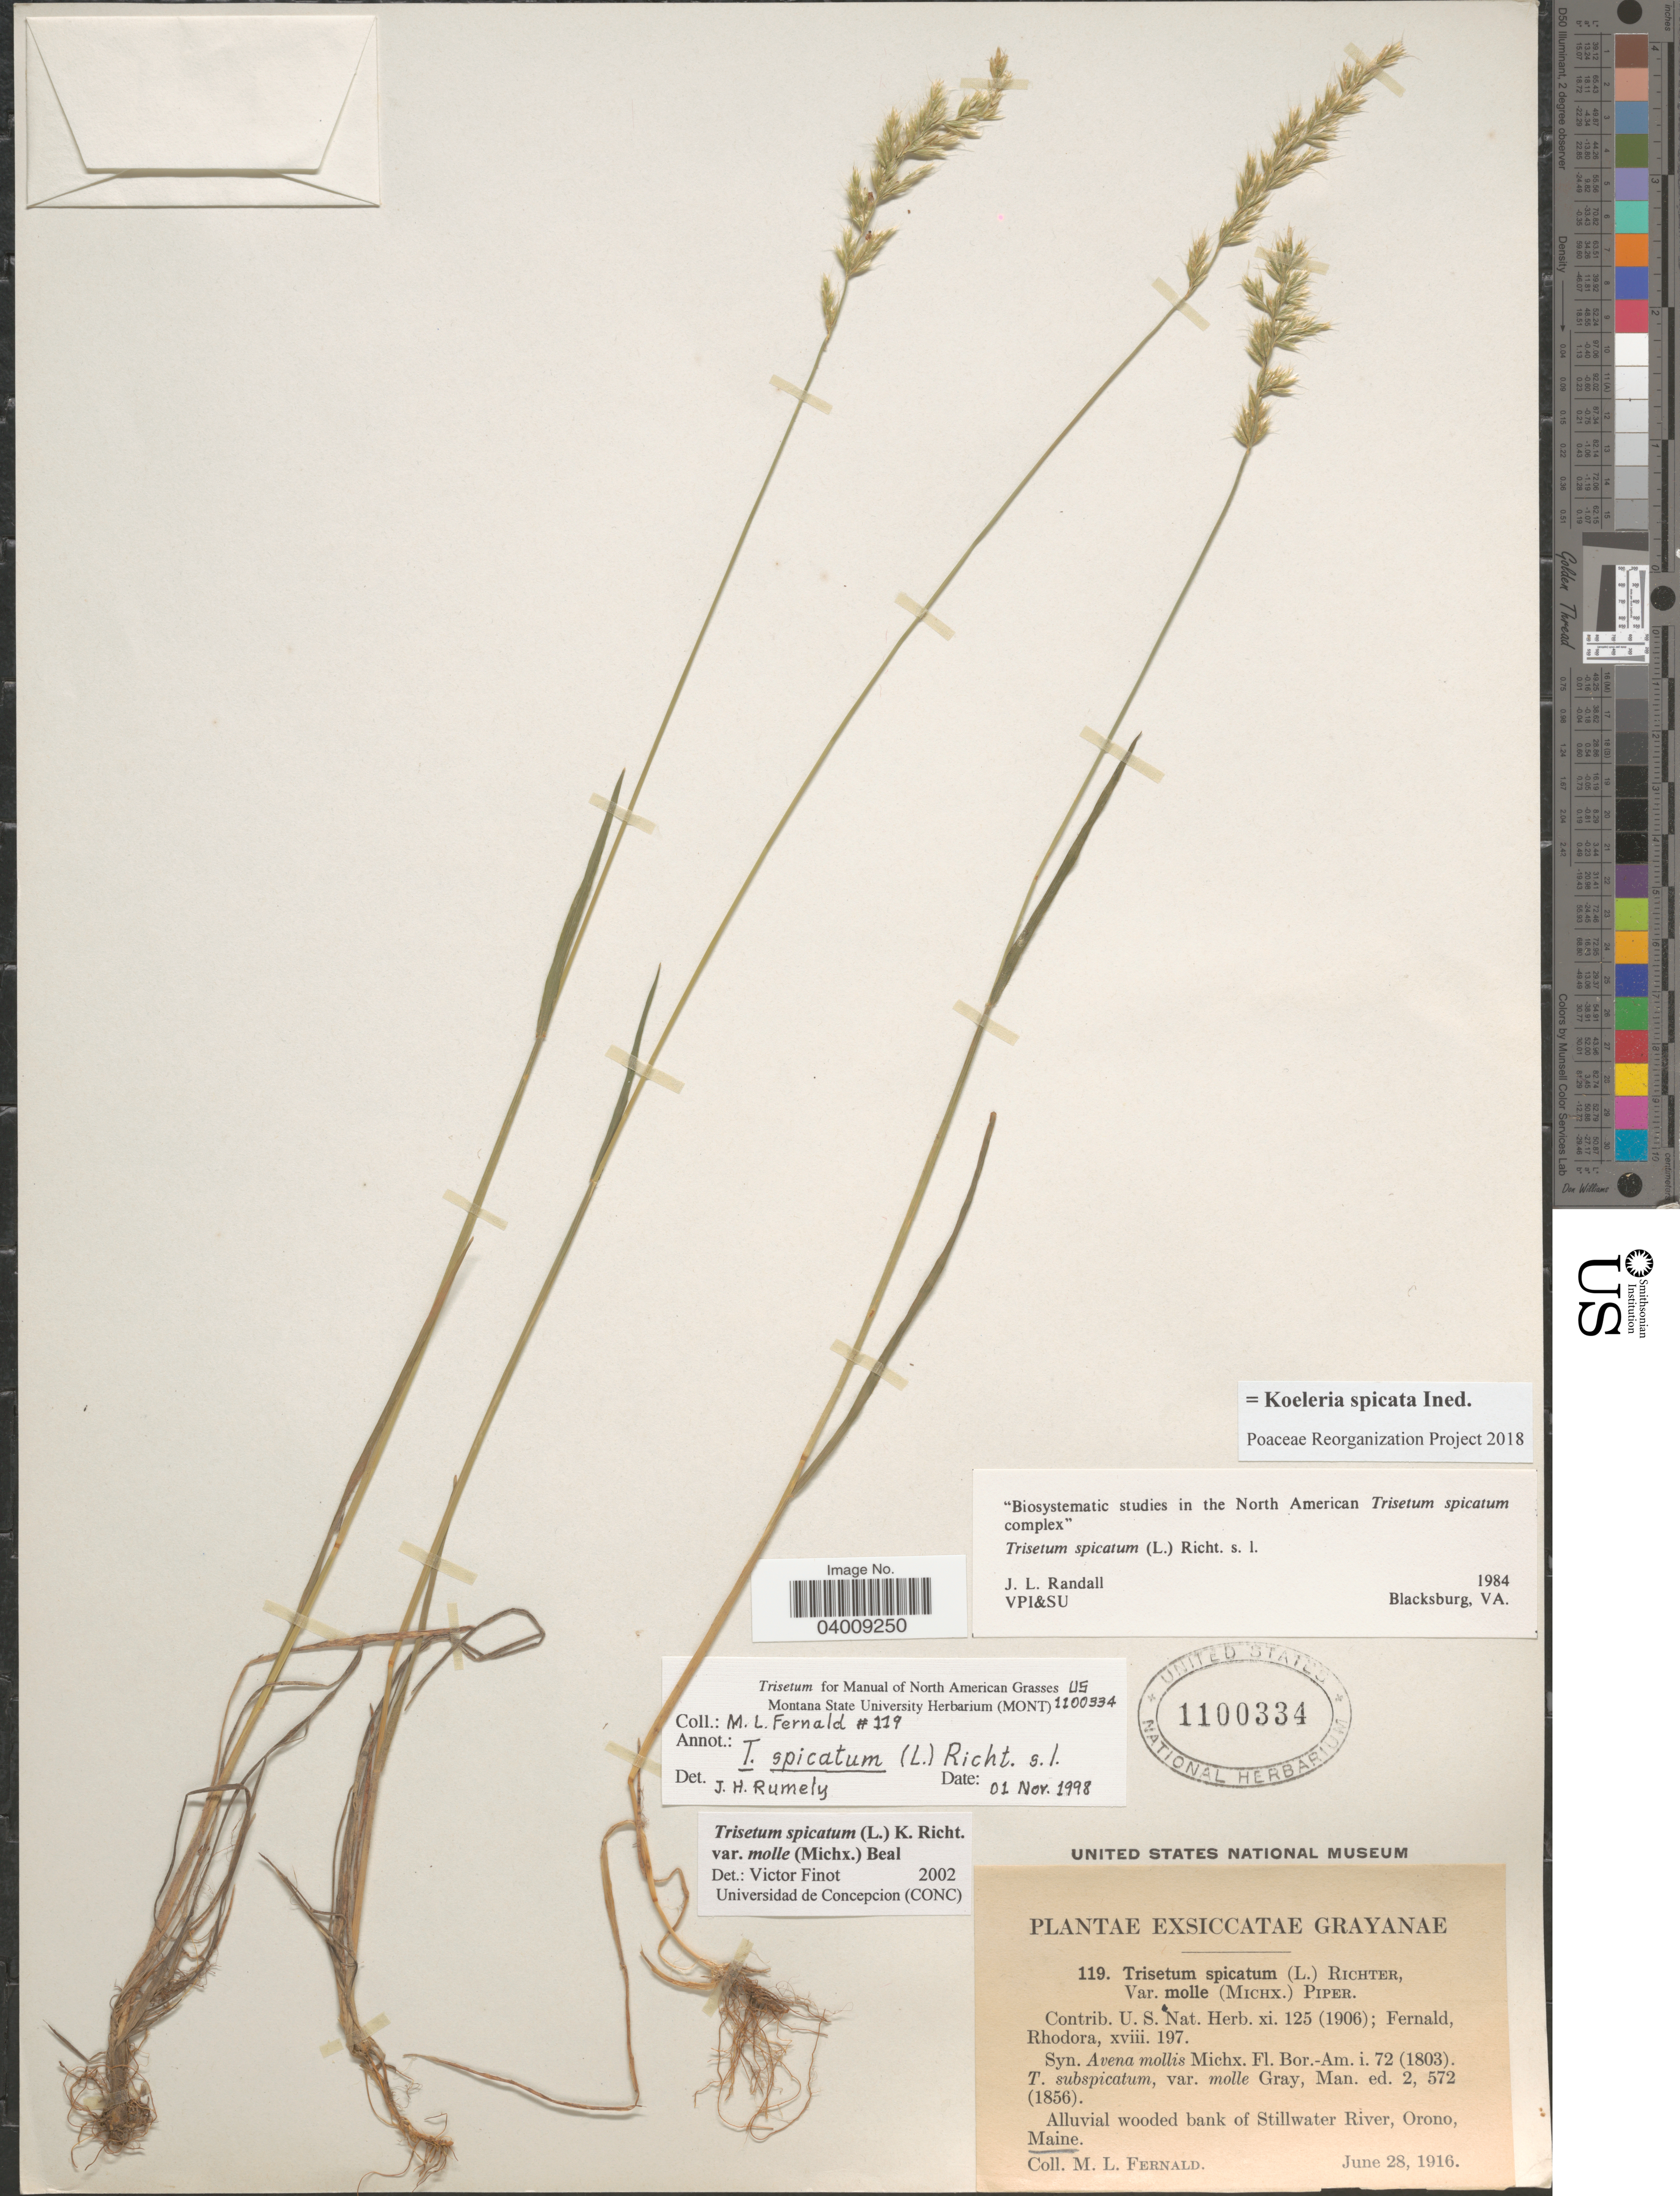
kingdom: Plantae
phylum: Tracheophyta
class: Liliopsida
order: Poales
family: Poaceae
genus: Koeleria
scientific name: Koeleria spicata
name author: (L.) Barberá et al.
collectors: M. L. Fernald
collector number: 119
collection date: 1916-06-28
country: United States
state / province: Maine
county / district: Penobscot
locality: Alluvial wooded bank of Stillwater River, Orono.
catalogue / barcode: US 1100334